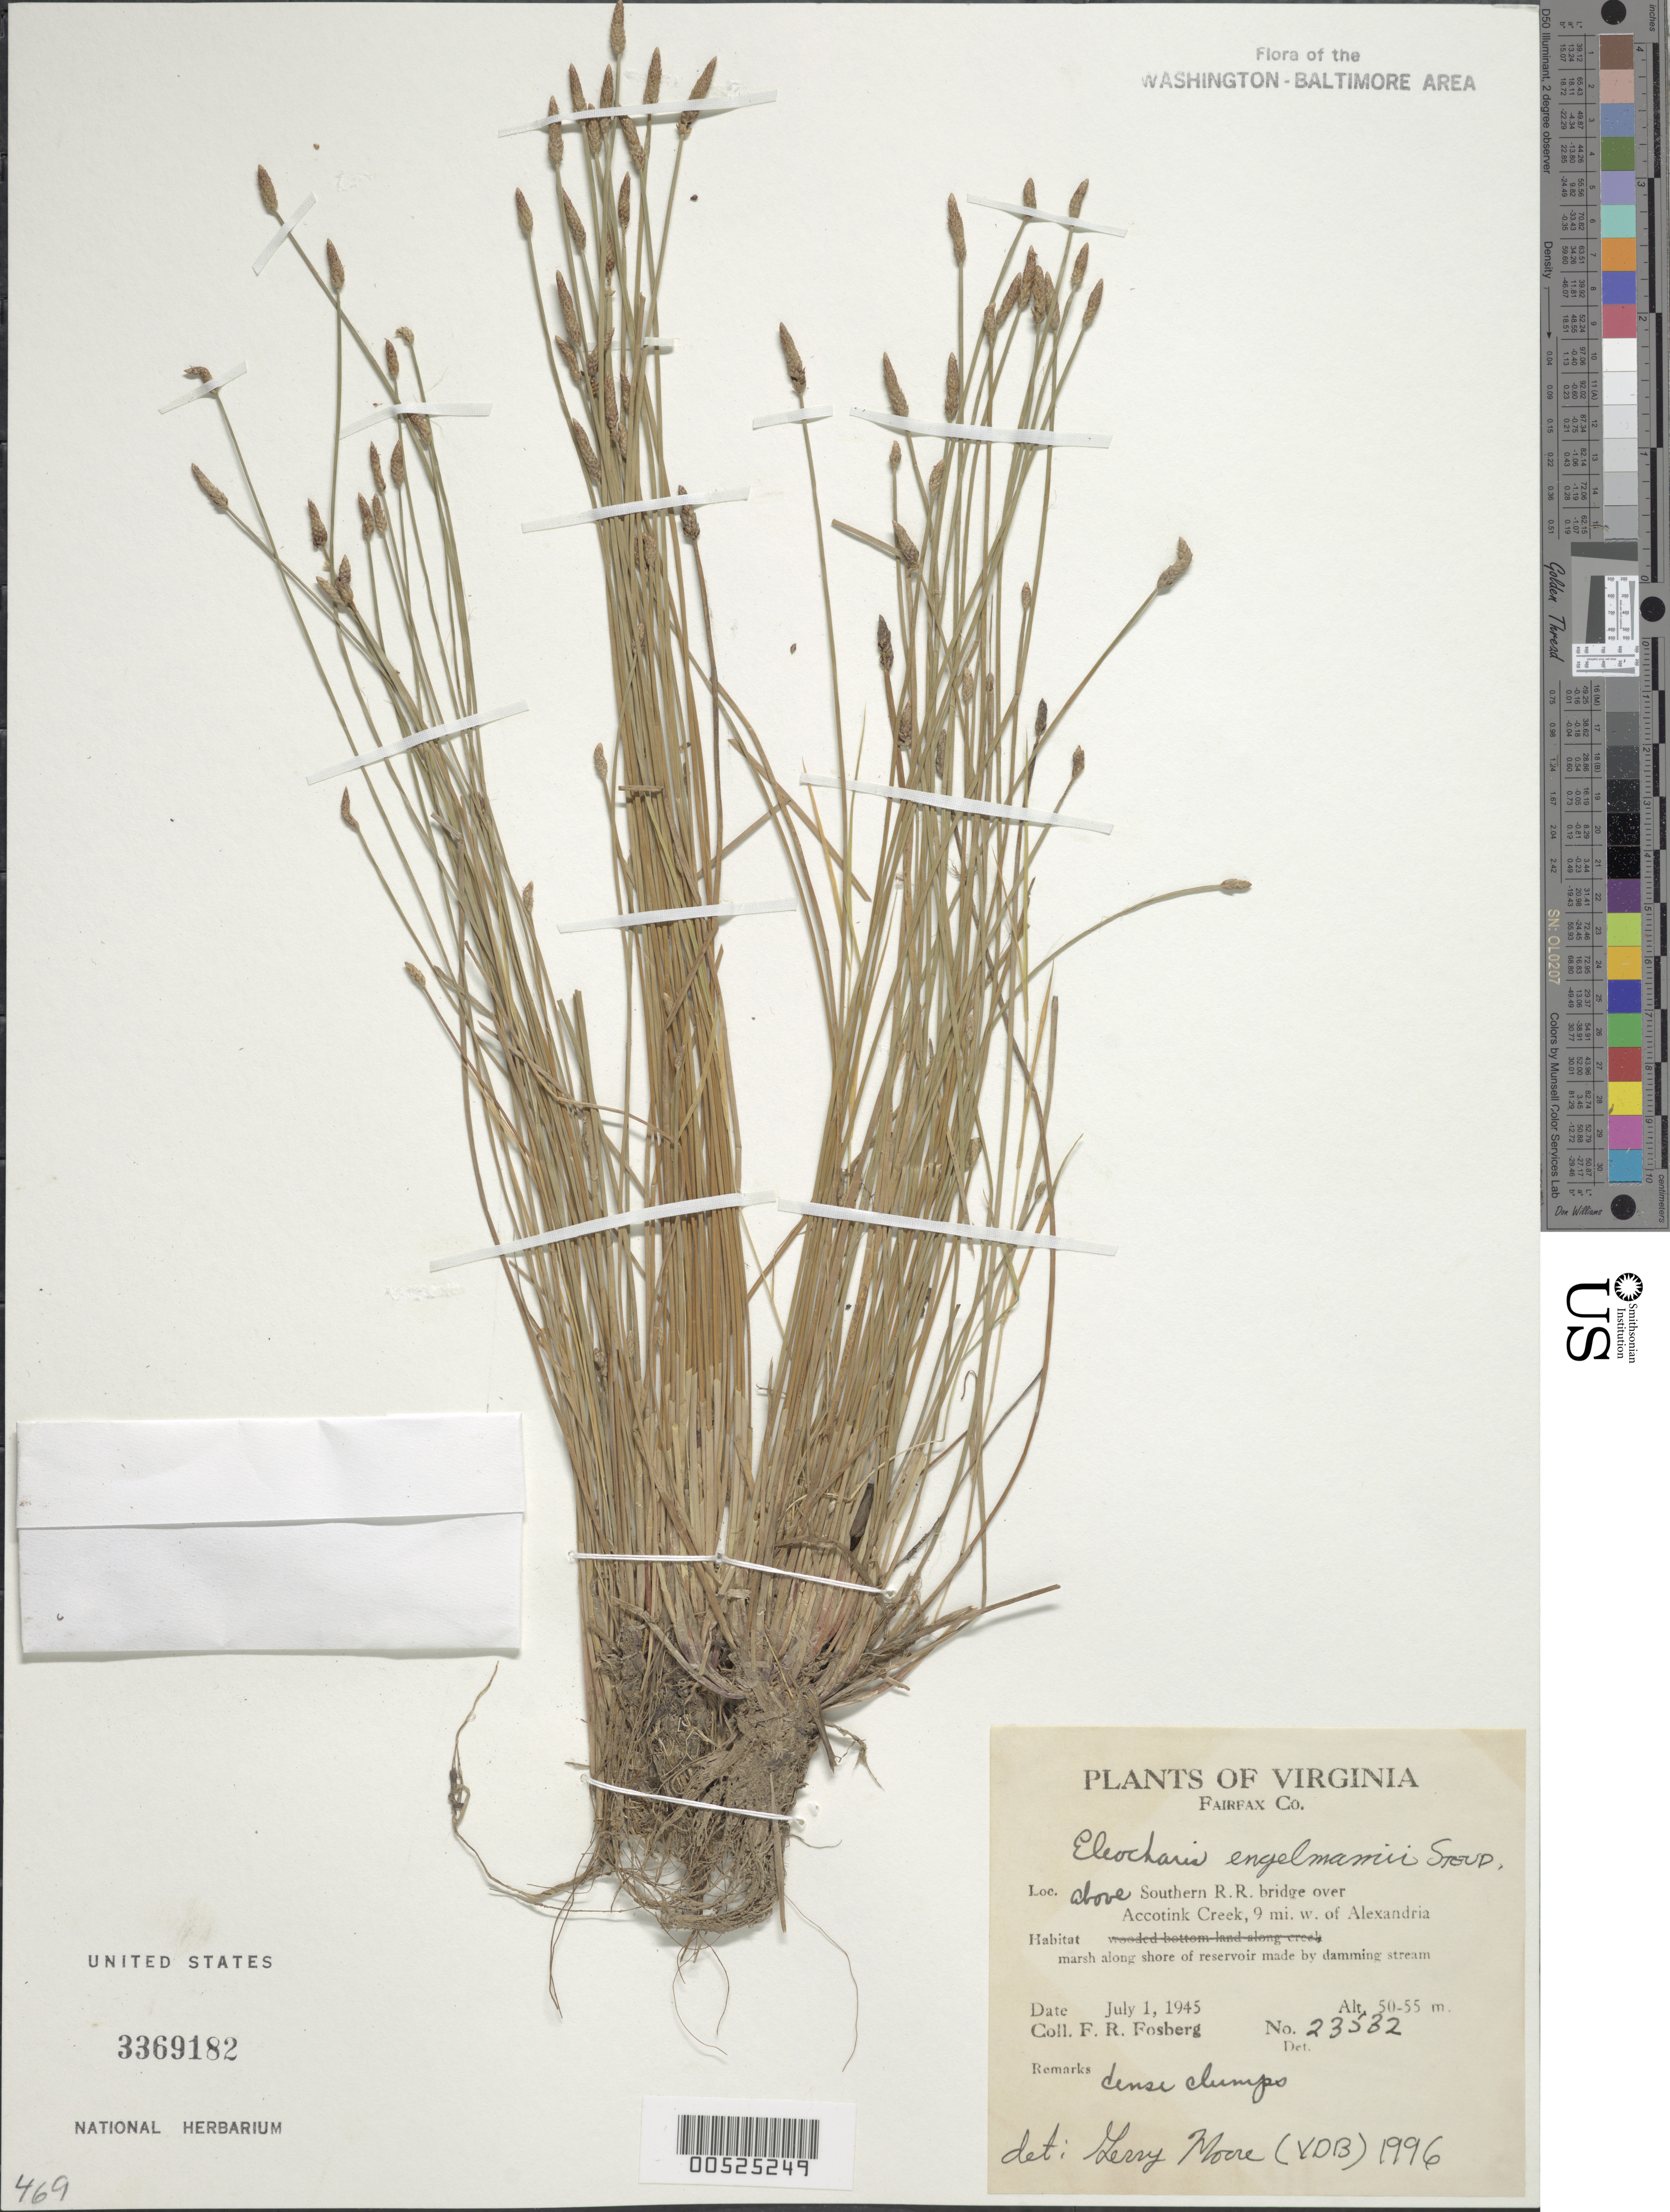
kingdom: Plantae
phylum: Tracheophyta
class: Liliopsida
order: Poales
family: Cyperaceae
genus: Eleocharis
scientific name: Eleocharis engelmannii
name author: Steud.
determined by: Moore, G., (VDB), Vanderbilt University Herbarium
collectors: F. R. Fosberg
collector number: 23582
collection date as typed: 01 Jul 1945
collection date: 1945-07-01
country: United States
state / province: Virginia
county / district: Fairfax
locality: Above Southern Railroad Bridge over Accotink Creek, 9 mi. W of Alexandria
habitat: Marsh along shore of reservoir made by damming stream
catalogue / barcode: US 3369182